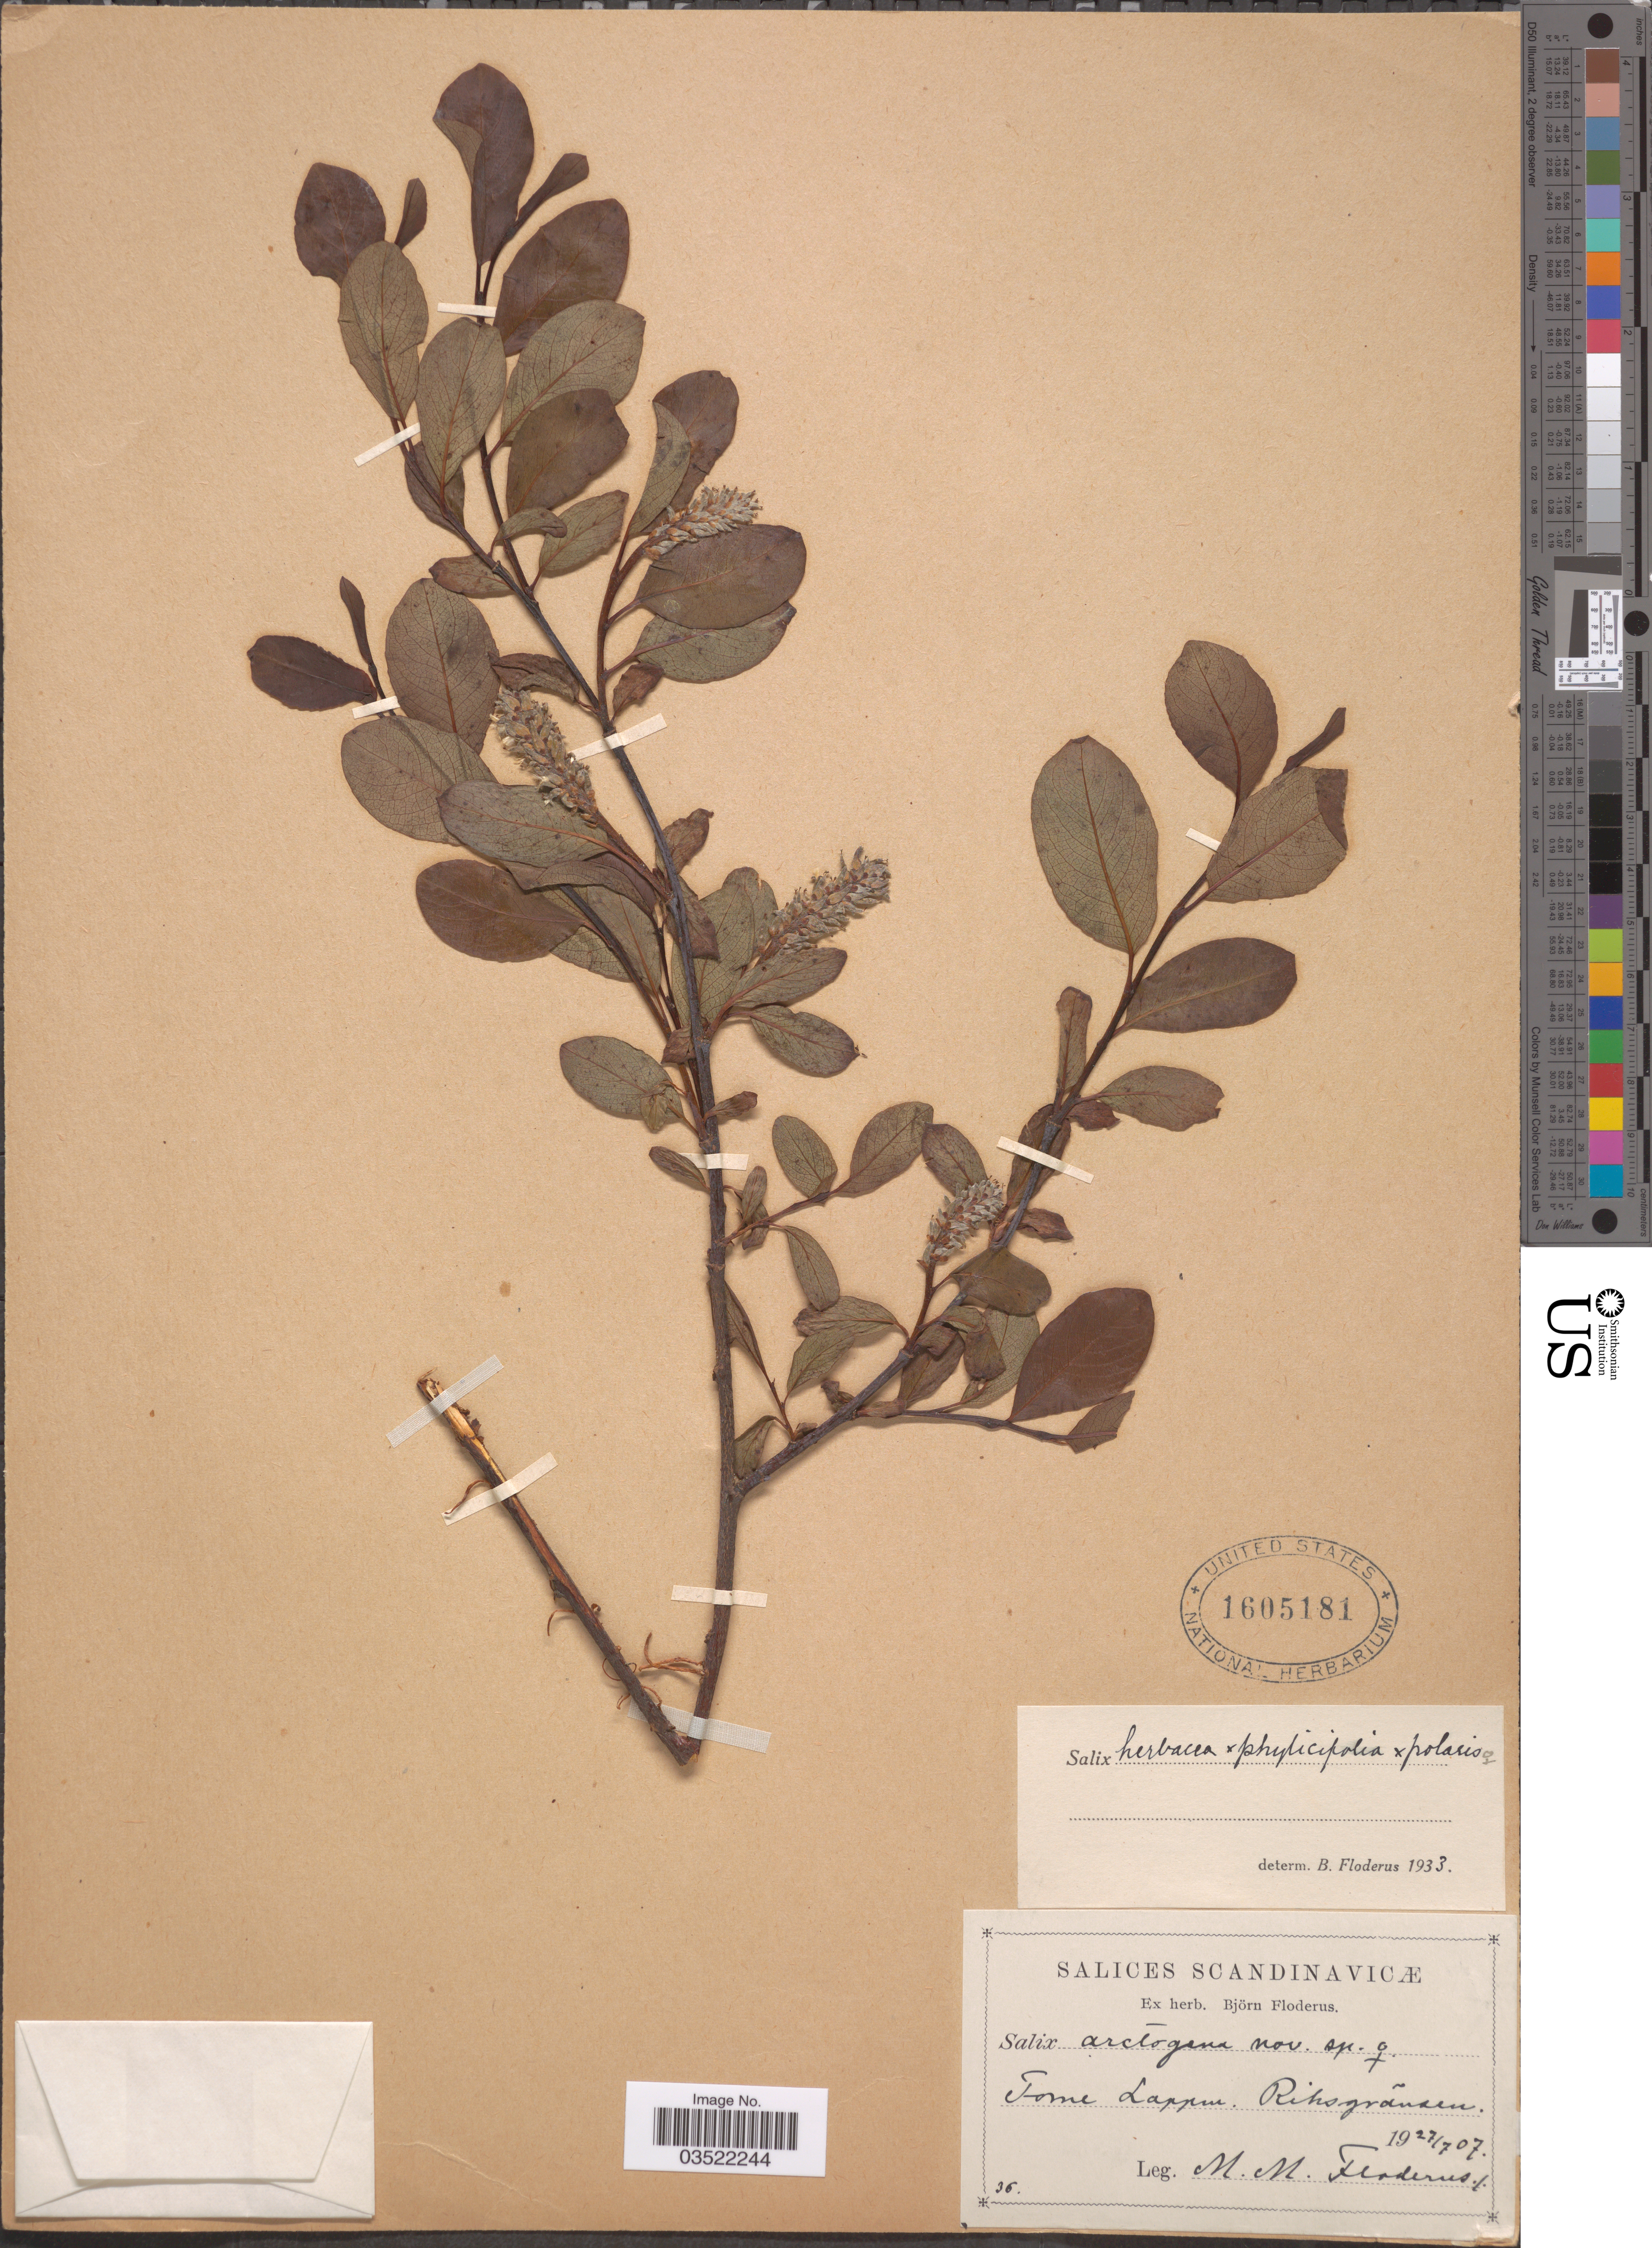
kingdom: Plantae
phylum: Tracheophyta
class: Magnoliopsida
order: Malpighiales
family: Salicaceae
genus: Salix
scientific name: Salix herbacea x S. phylicifolia L. x S. polaris Wahlenb.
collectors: M. Floderus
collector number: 36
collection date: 1907-07-27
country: Sweden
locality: Scandinavicæ. Torne Lappm. Riksgrãnsen.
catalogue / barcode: US 1605181